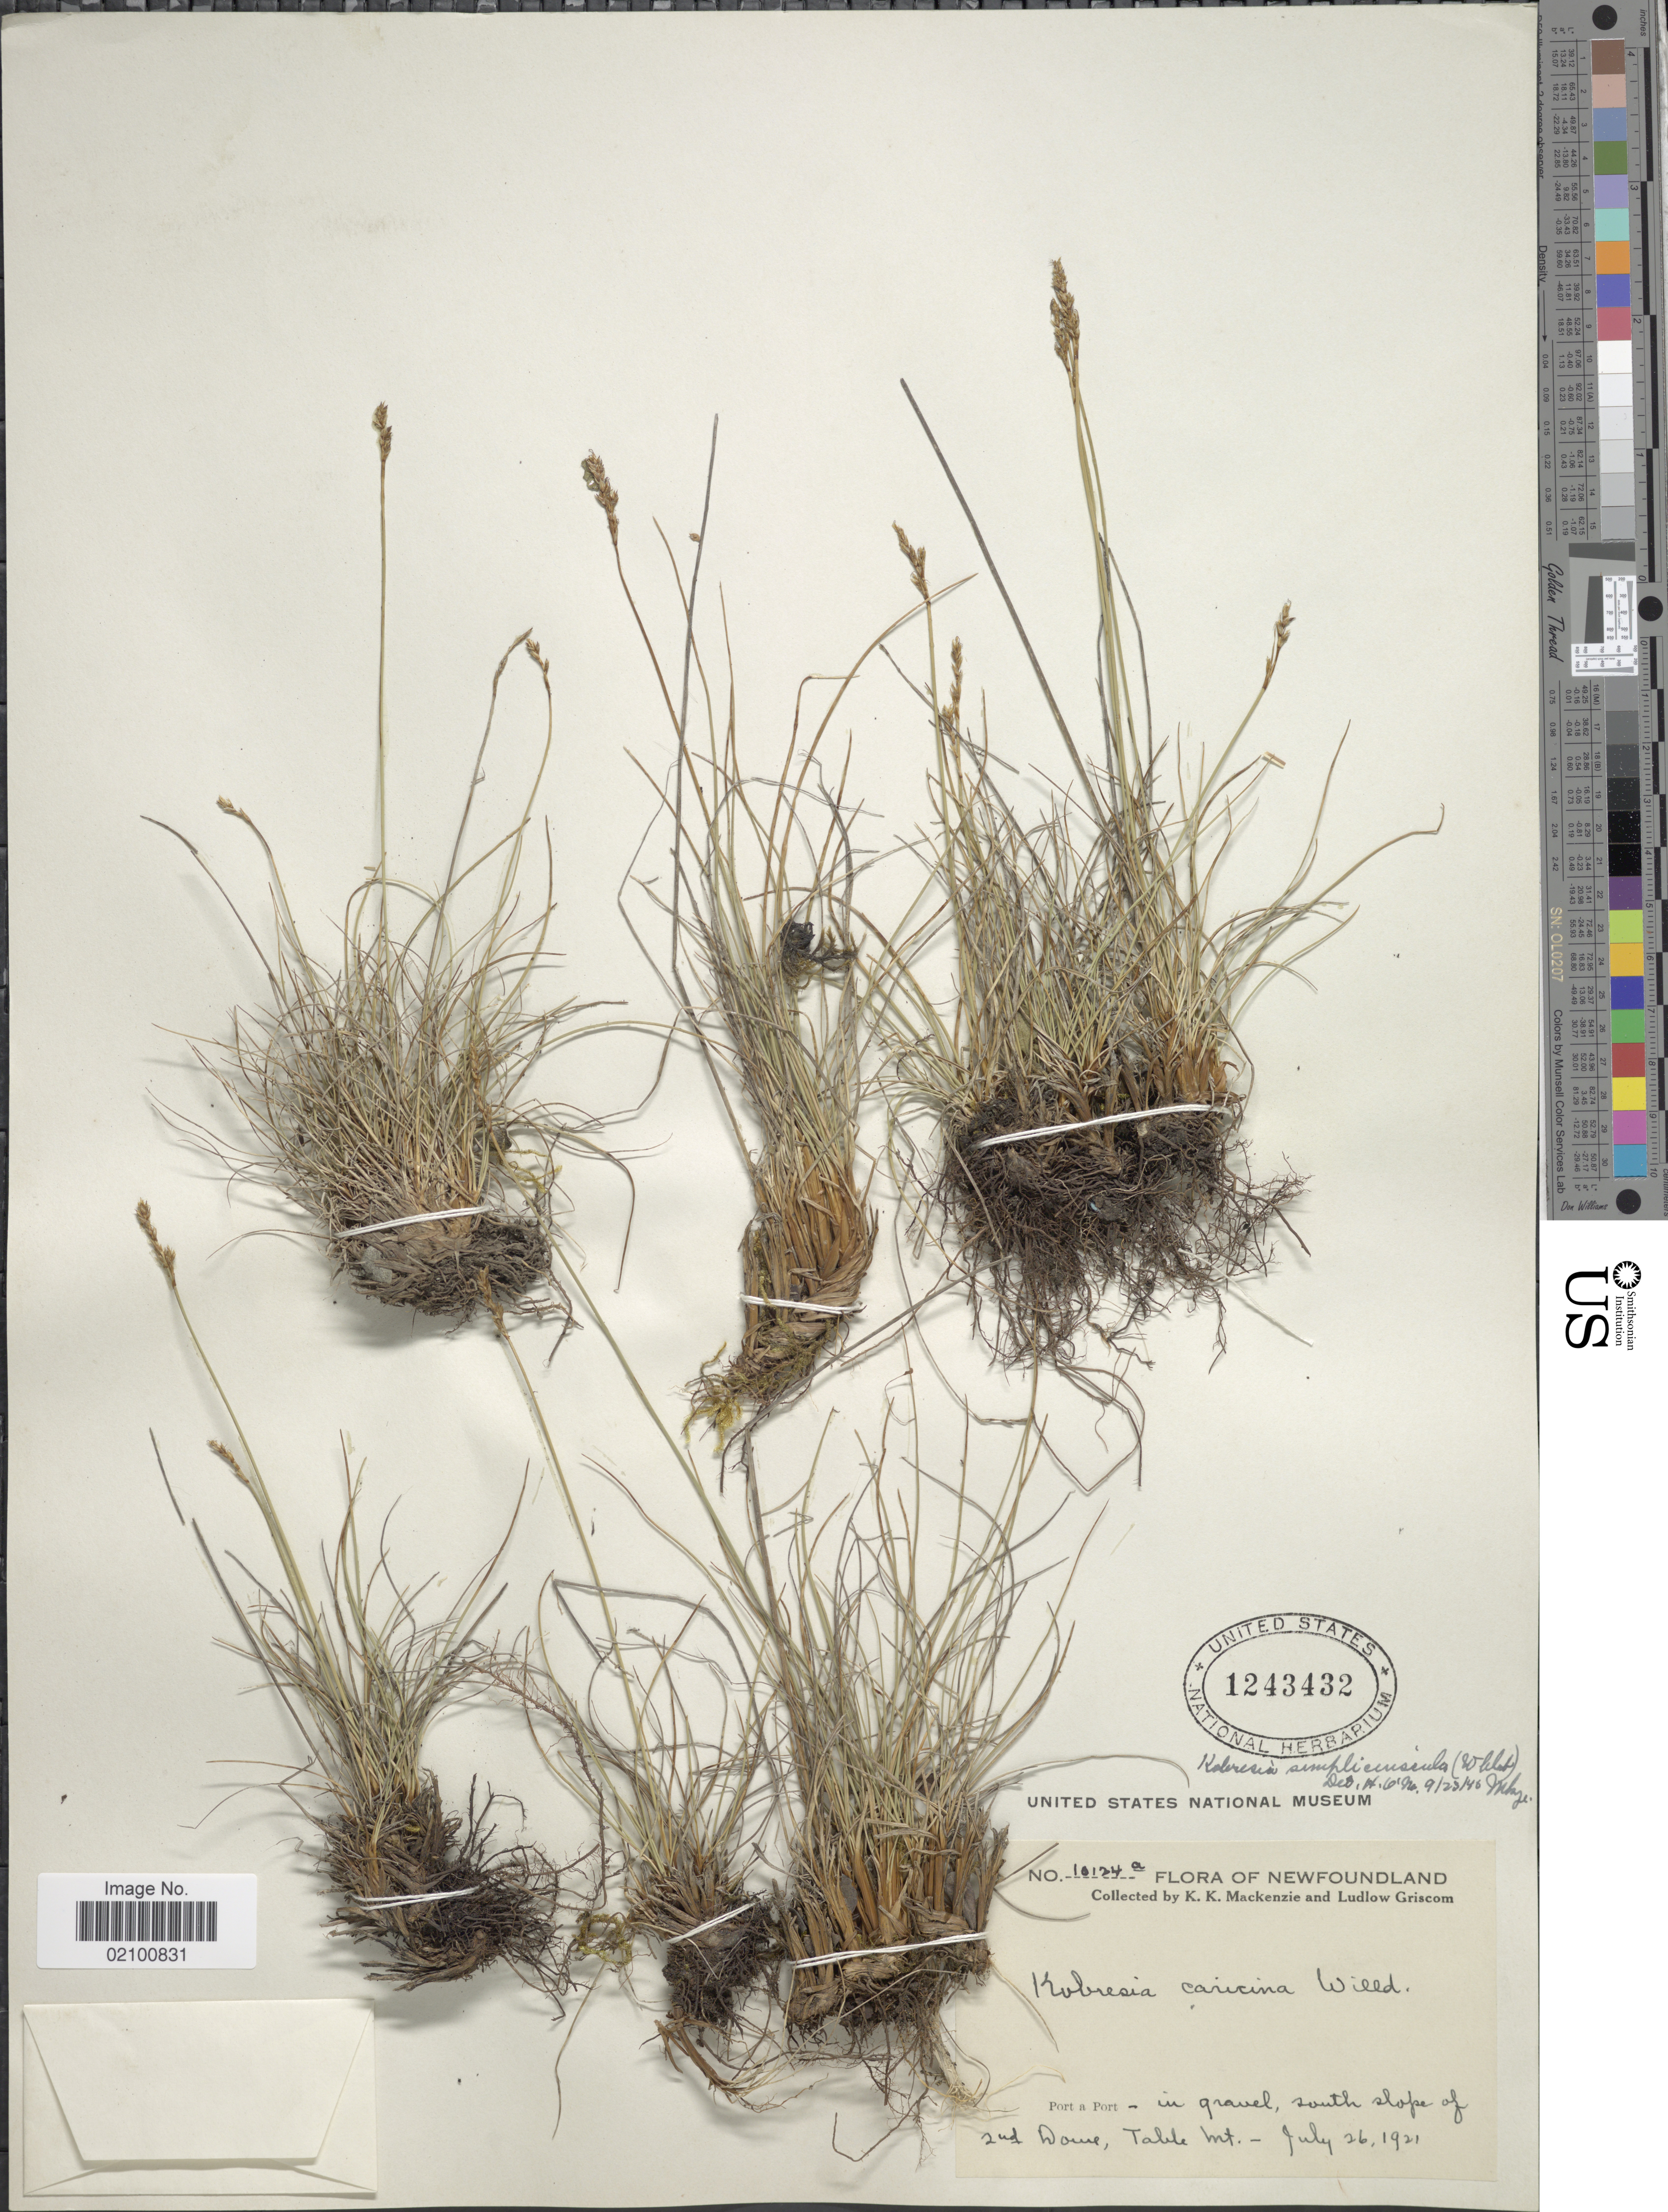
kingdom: Plantae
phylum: Tracheophyta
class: Liliopsida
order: Poales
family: Cyperaceae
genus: Carex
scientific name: Carex simpliciuscula subsp. simpliciuscula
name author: Wahlenb.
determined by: Strong, M. T., (US), Smithsonian Institution - National Museum of Natural History (UNITED STATES)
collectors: K. K. Mackenzie & L. Griscom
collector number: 10124a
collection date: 1921-07-26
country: Canada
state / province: Newfoundland and Labrador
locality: Port a Port, south slope of 2nd Dome, Table Mt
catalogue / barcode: US 1243432